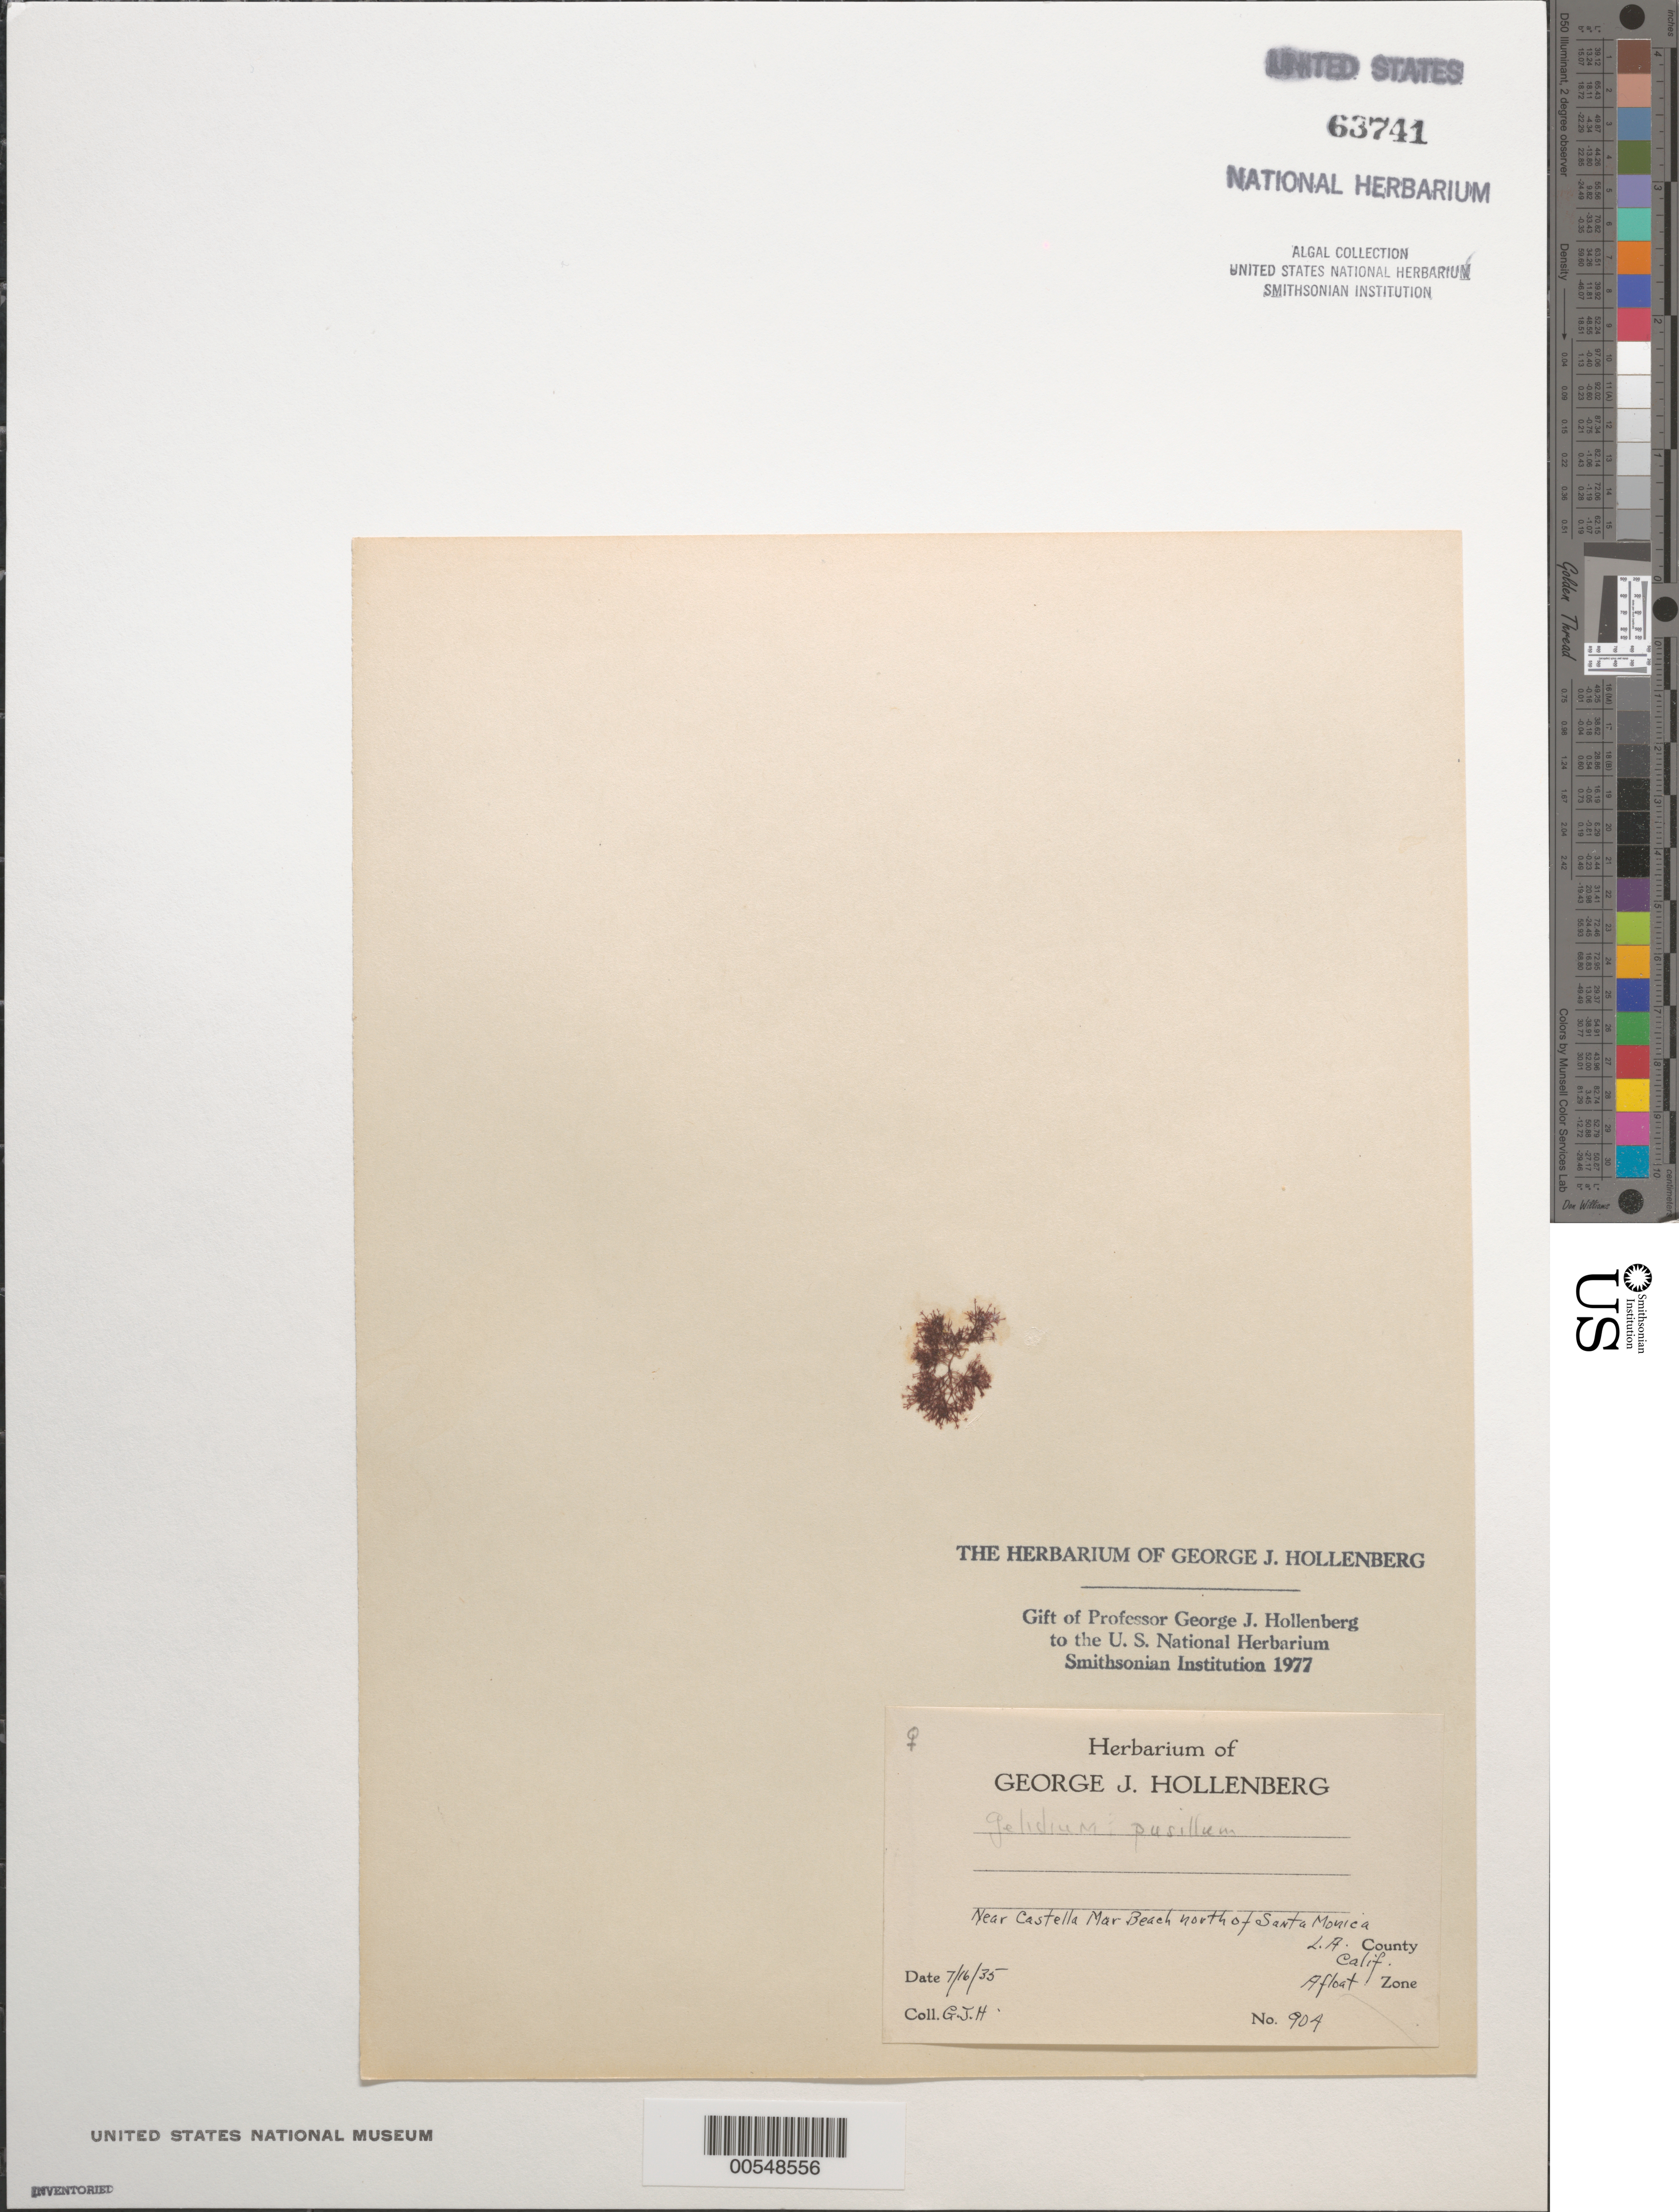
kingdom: Plantae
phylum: Rhodophyta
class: Florideophyceae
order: Gelidiales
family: Gelidiaceae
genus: Gelidium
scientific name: Gelidium pusillum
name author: (Stackh.) Le Jol.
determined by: Hollenberg, George J.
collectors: G. Hollenberg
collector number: GJH 904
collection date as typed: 16 Jul 1935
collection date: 1935-07-16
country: United States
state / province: California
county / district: Los Angeles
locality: Near Castle Mar Beach, north of Santa Monica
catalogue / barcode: US 63741